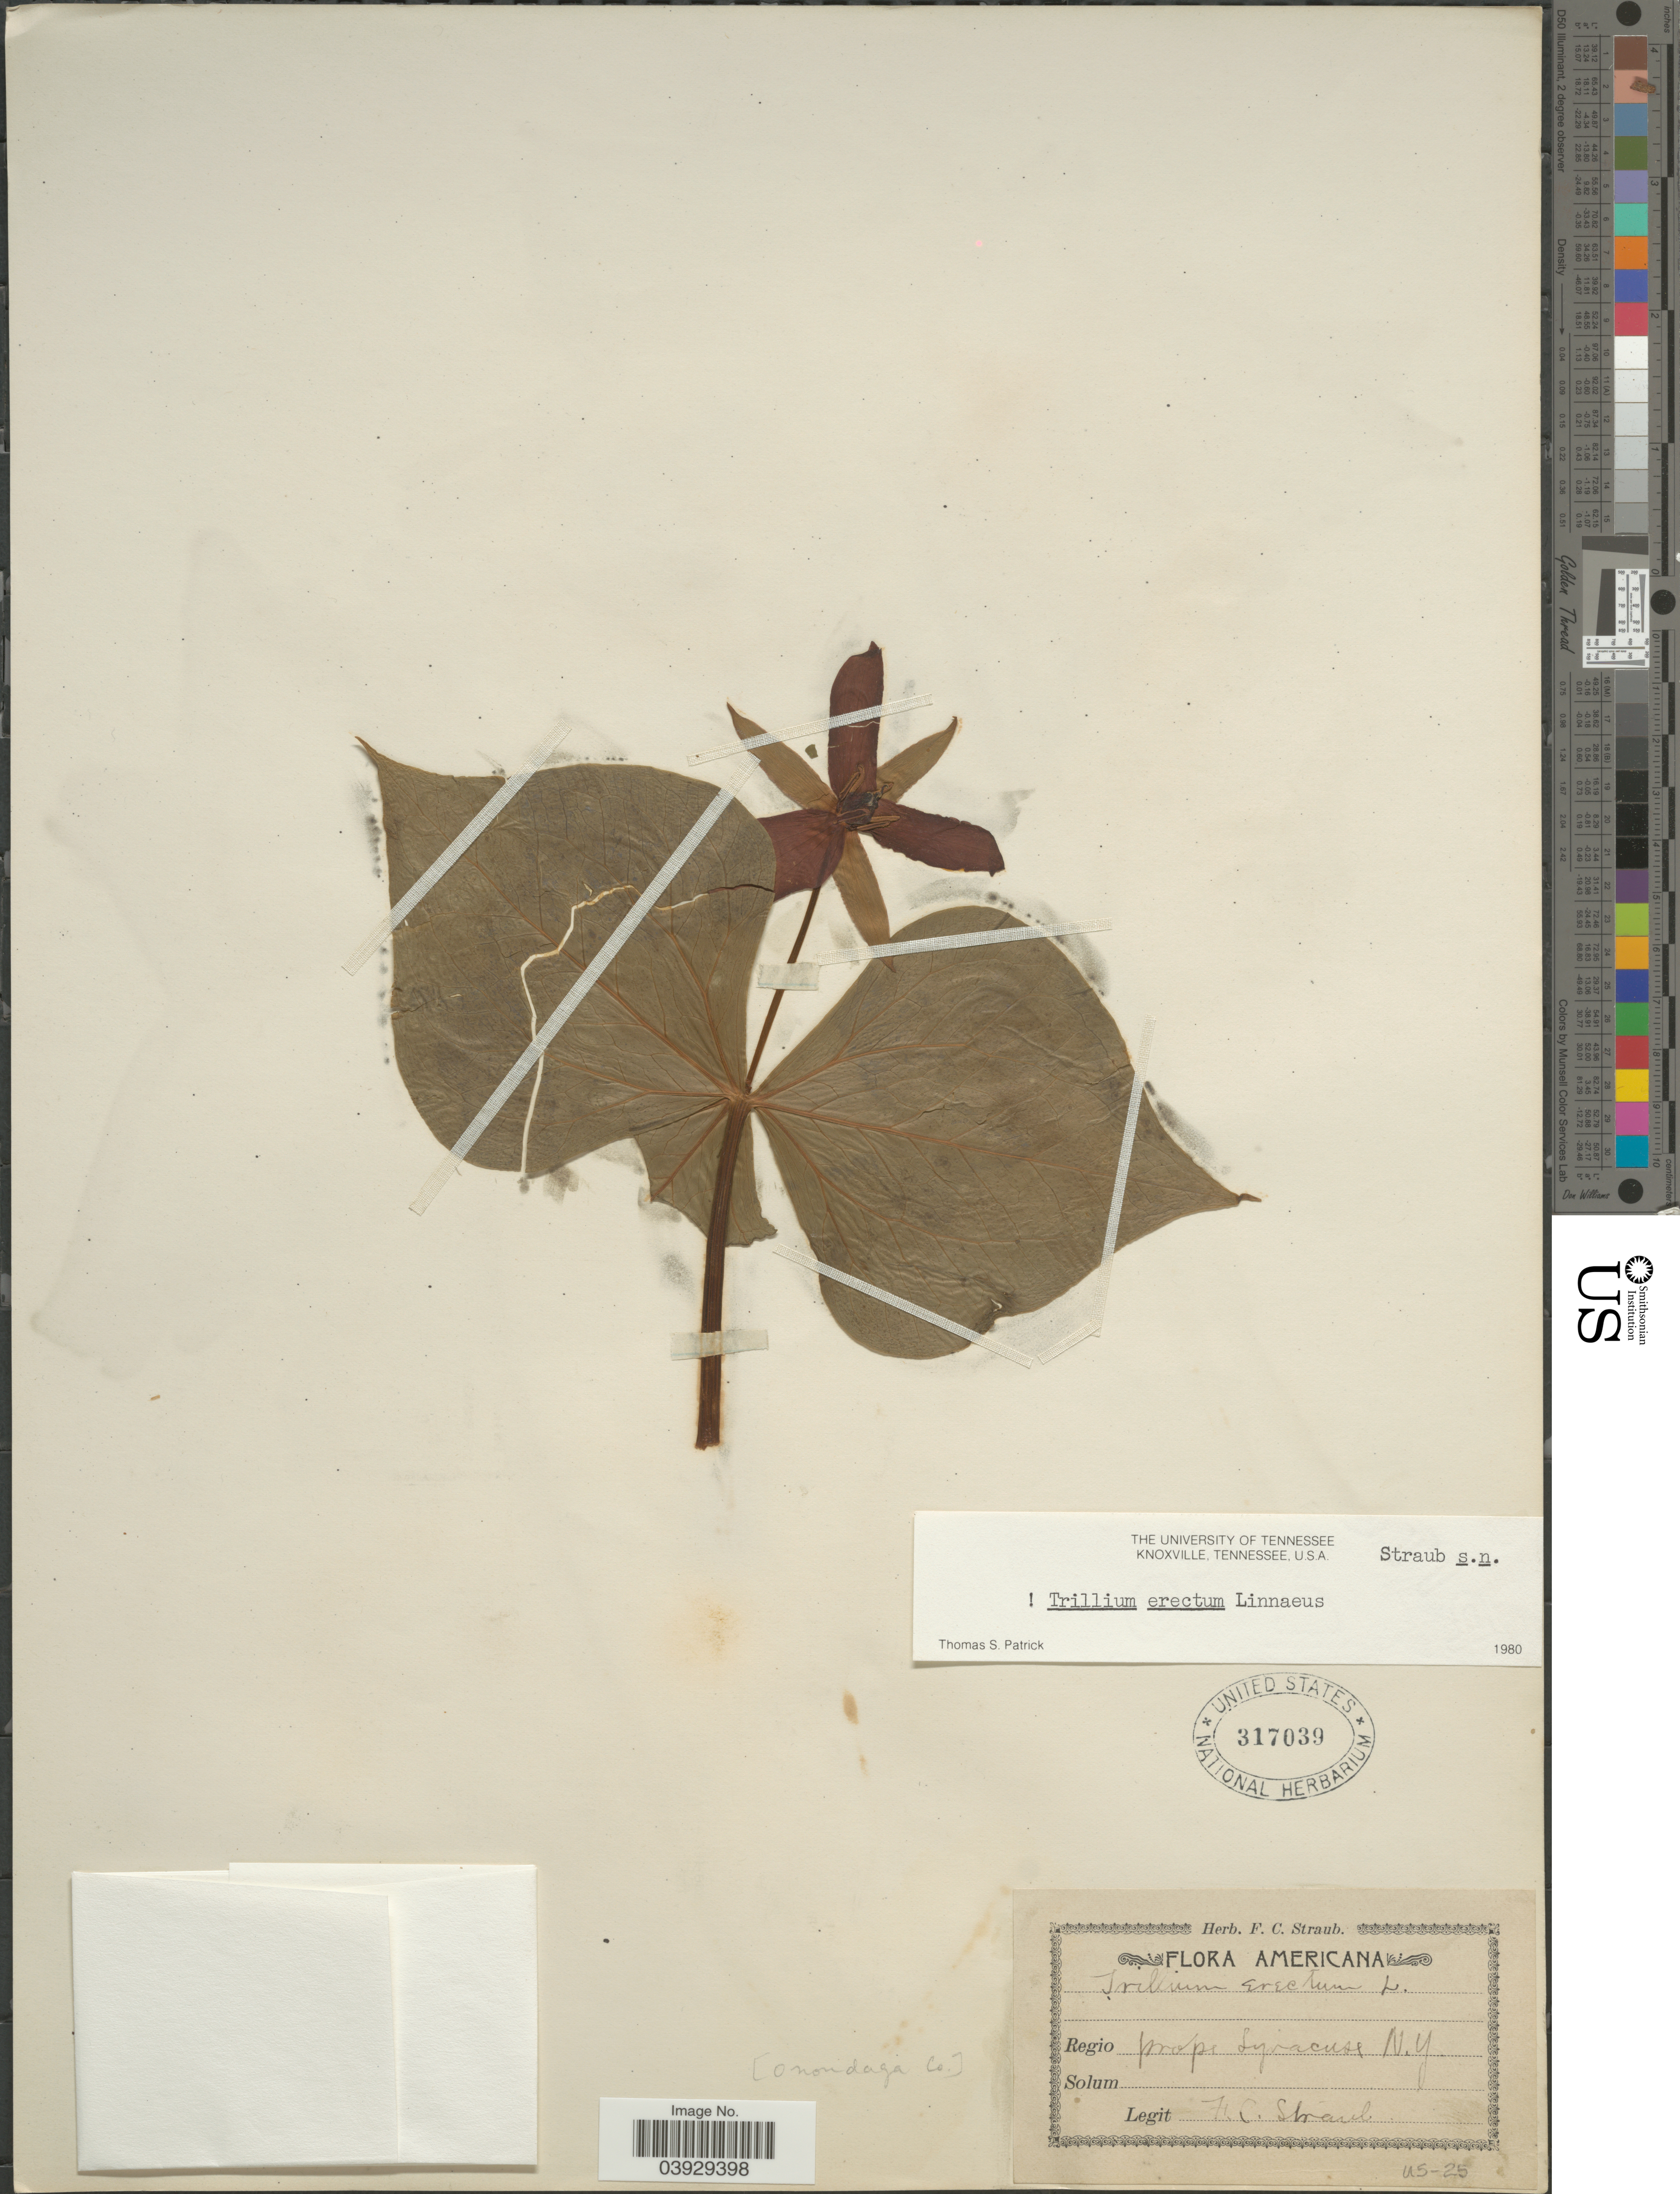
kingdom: Plantae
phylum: Tracheophyta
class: Liliopsida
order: Liliales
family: Melanthiaceae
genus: Trillium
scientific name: Trillium erectum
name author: L.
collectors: F. Straub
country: United States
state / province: New York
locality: Americana. Regio prope Syracuse. Onondaga Co.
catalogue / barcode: US 317039